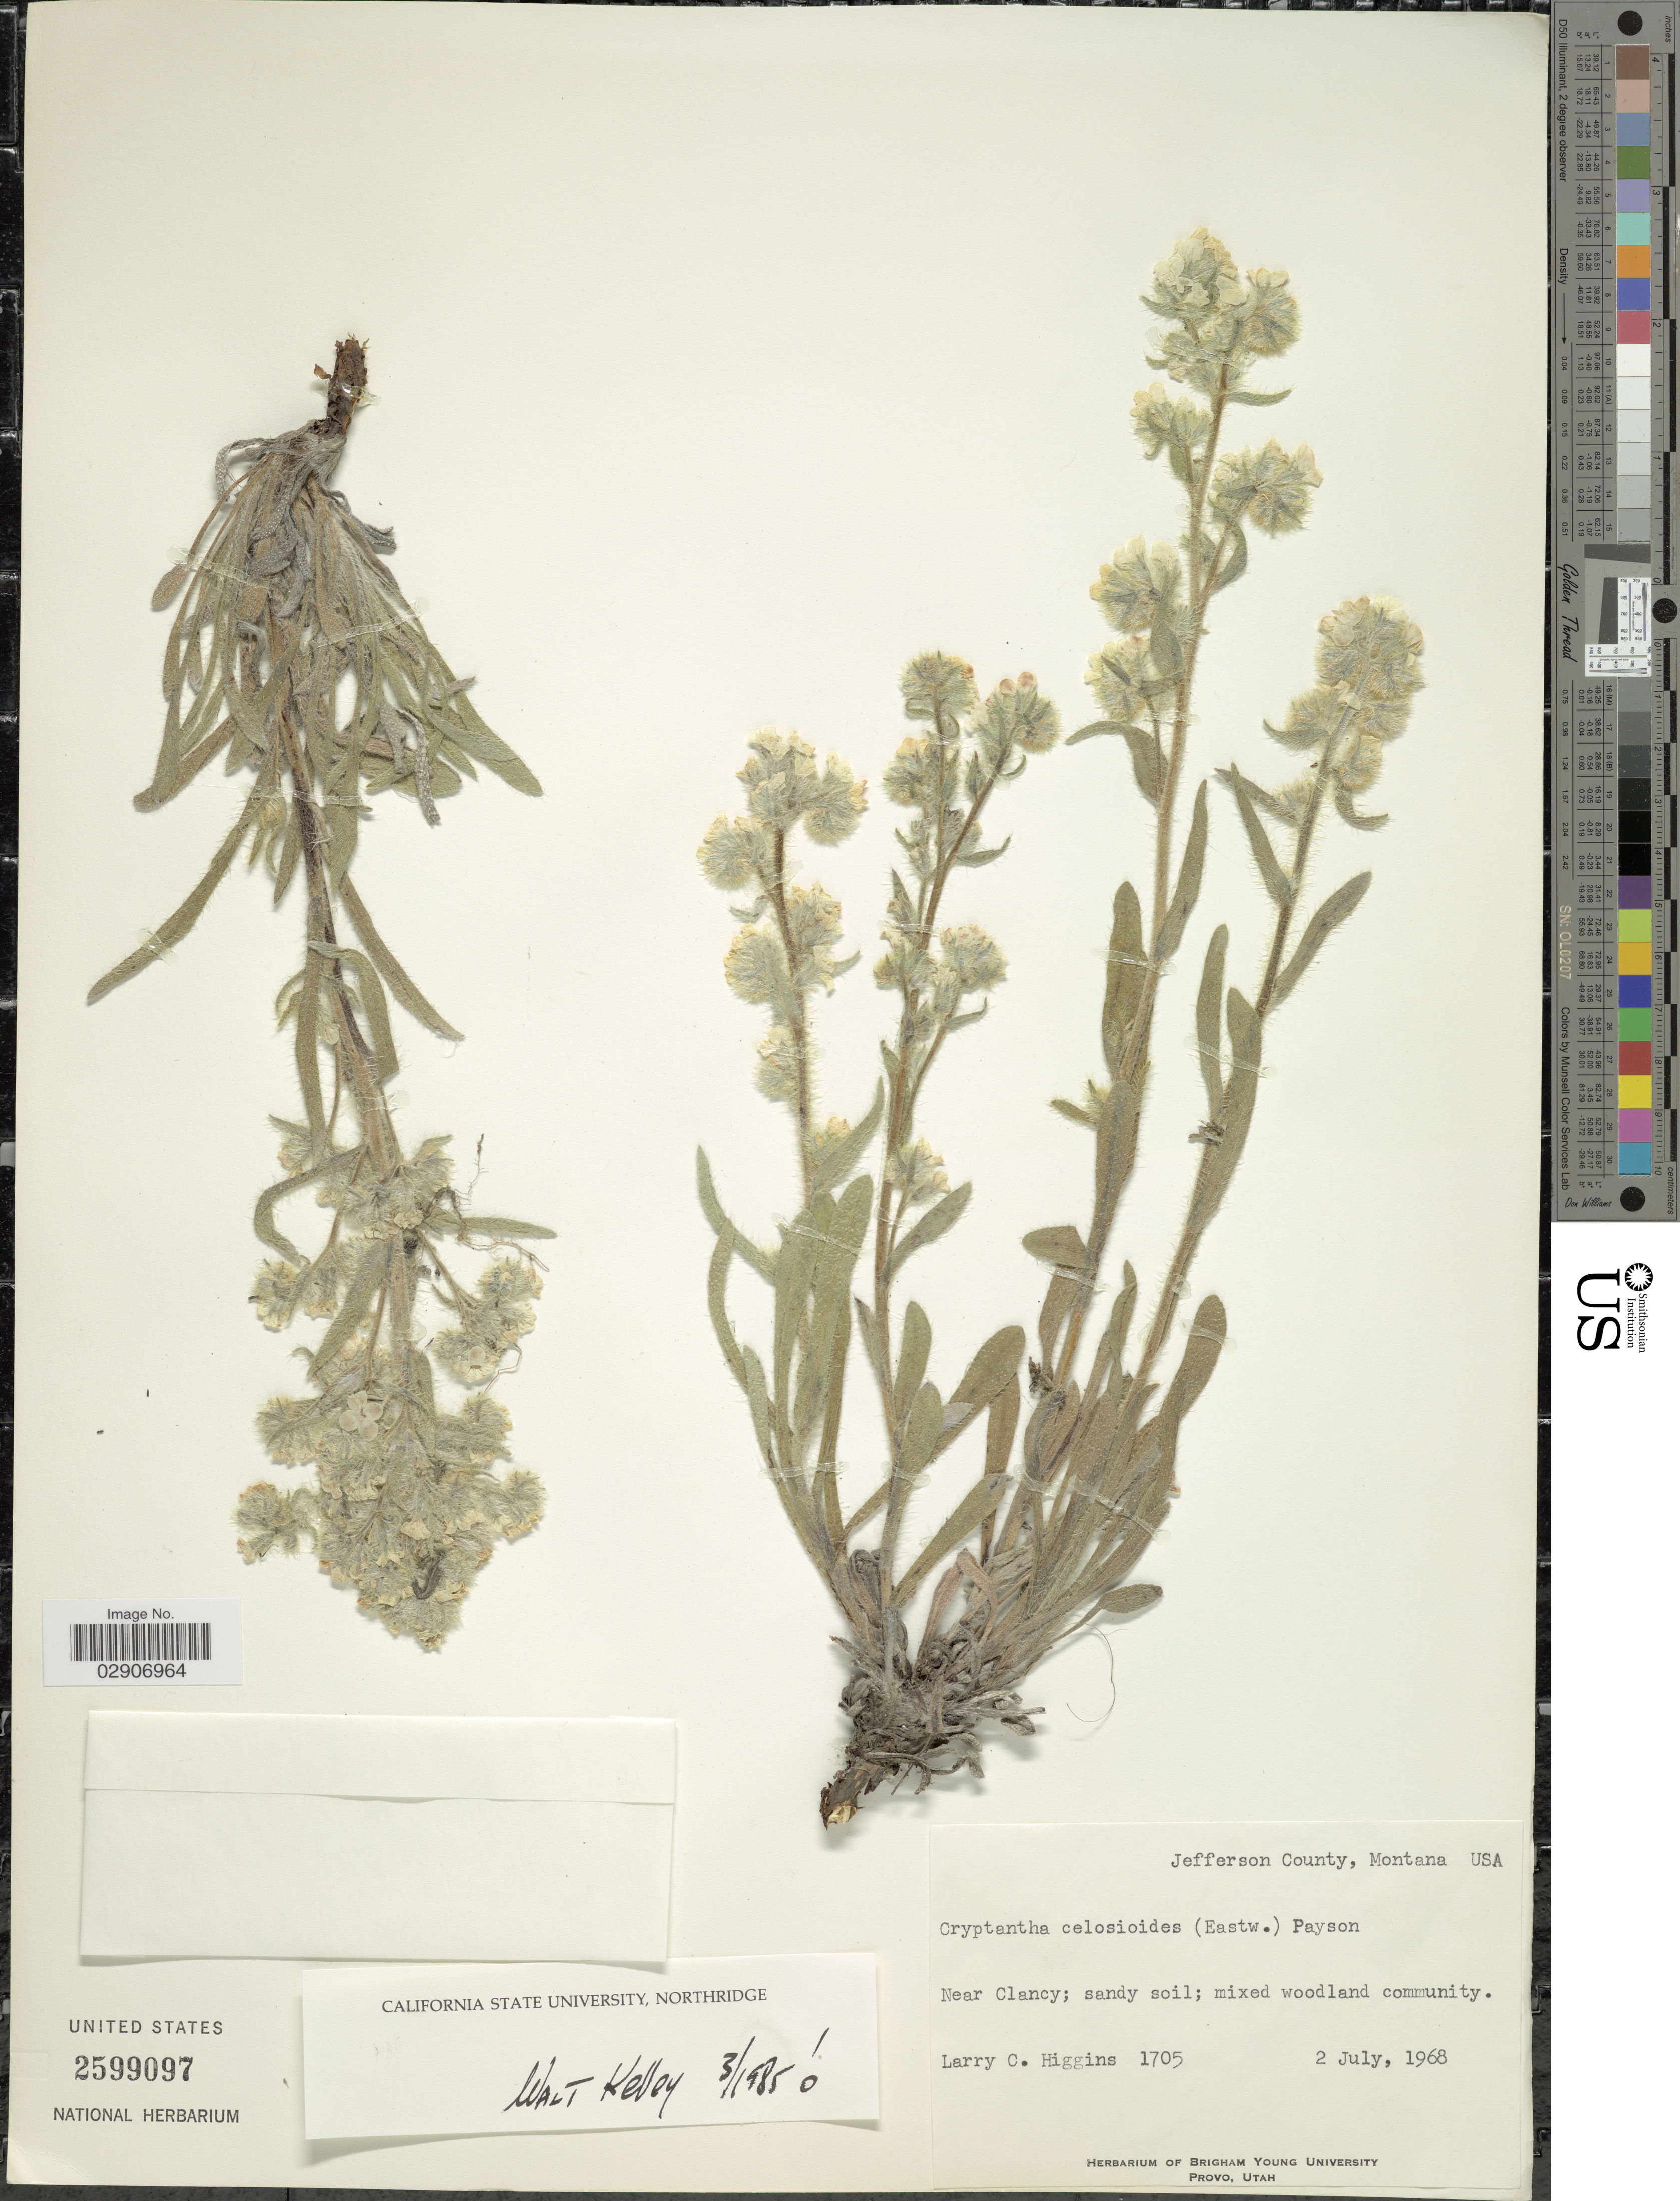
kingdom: Plantae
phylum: Tracheophyta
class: Magnoliopsida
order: Boraginales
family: Boraginaceae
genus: Cryptantha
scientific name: Cryptantha celosioides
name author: (Eastw.) Payson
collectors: L. Higgins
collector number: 1705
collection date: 1968-07-02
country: United States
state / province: Montana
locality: Jefferson County, Montana. Near Clancy: sandy soil; mixed woodland community.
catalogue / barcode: US 2599097